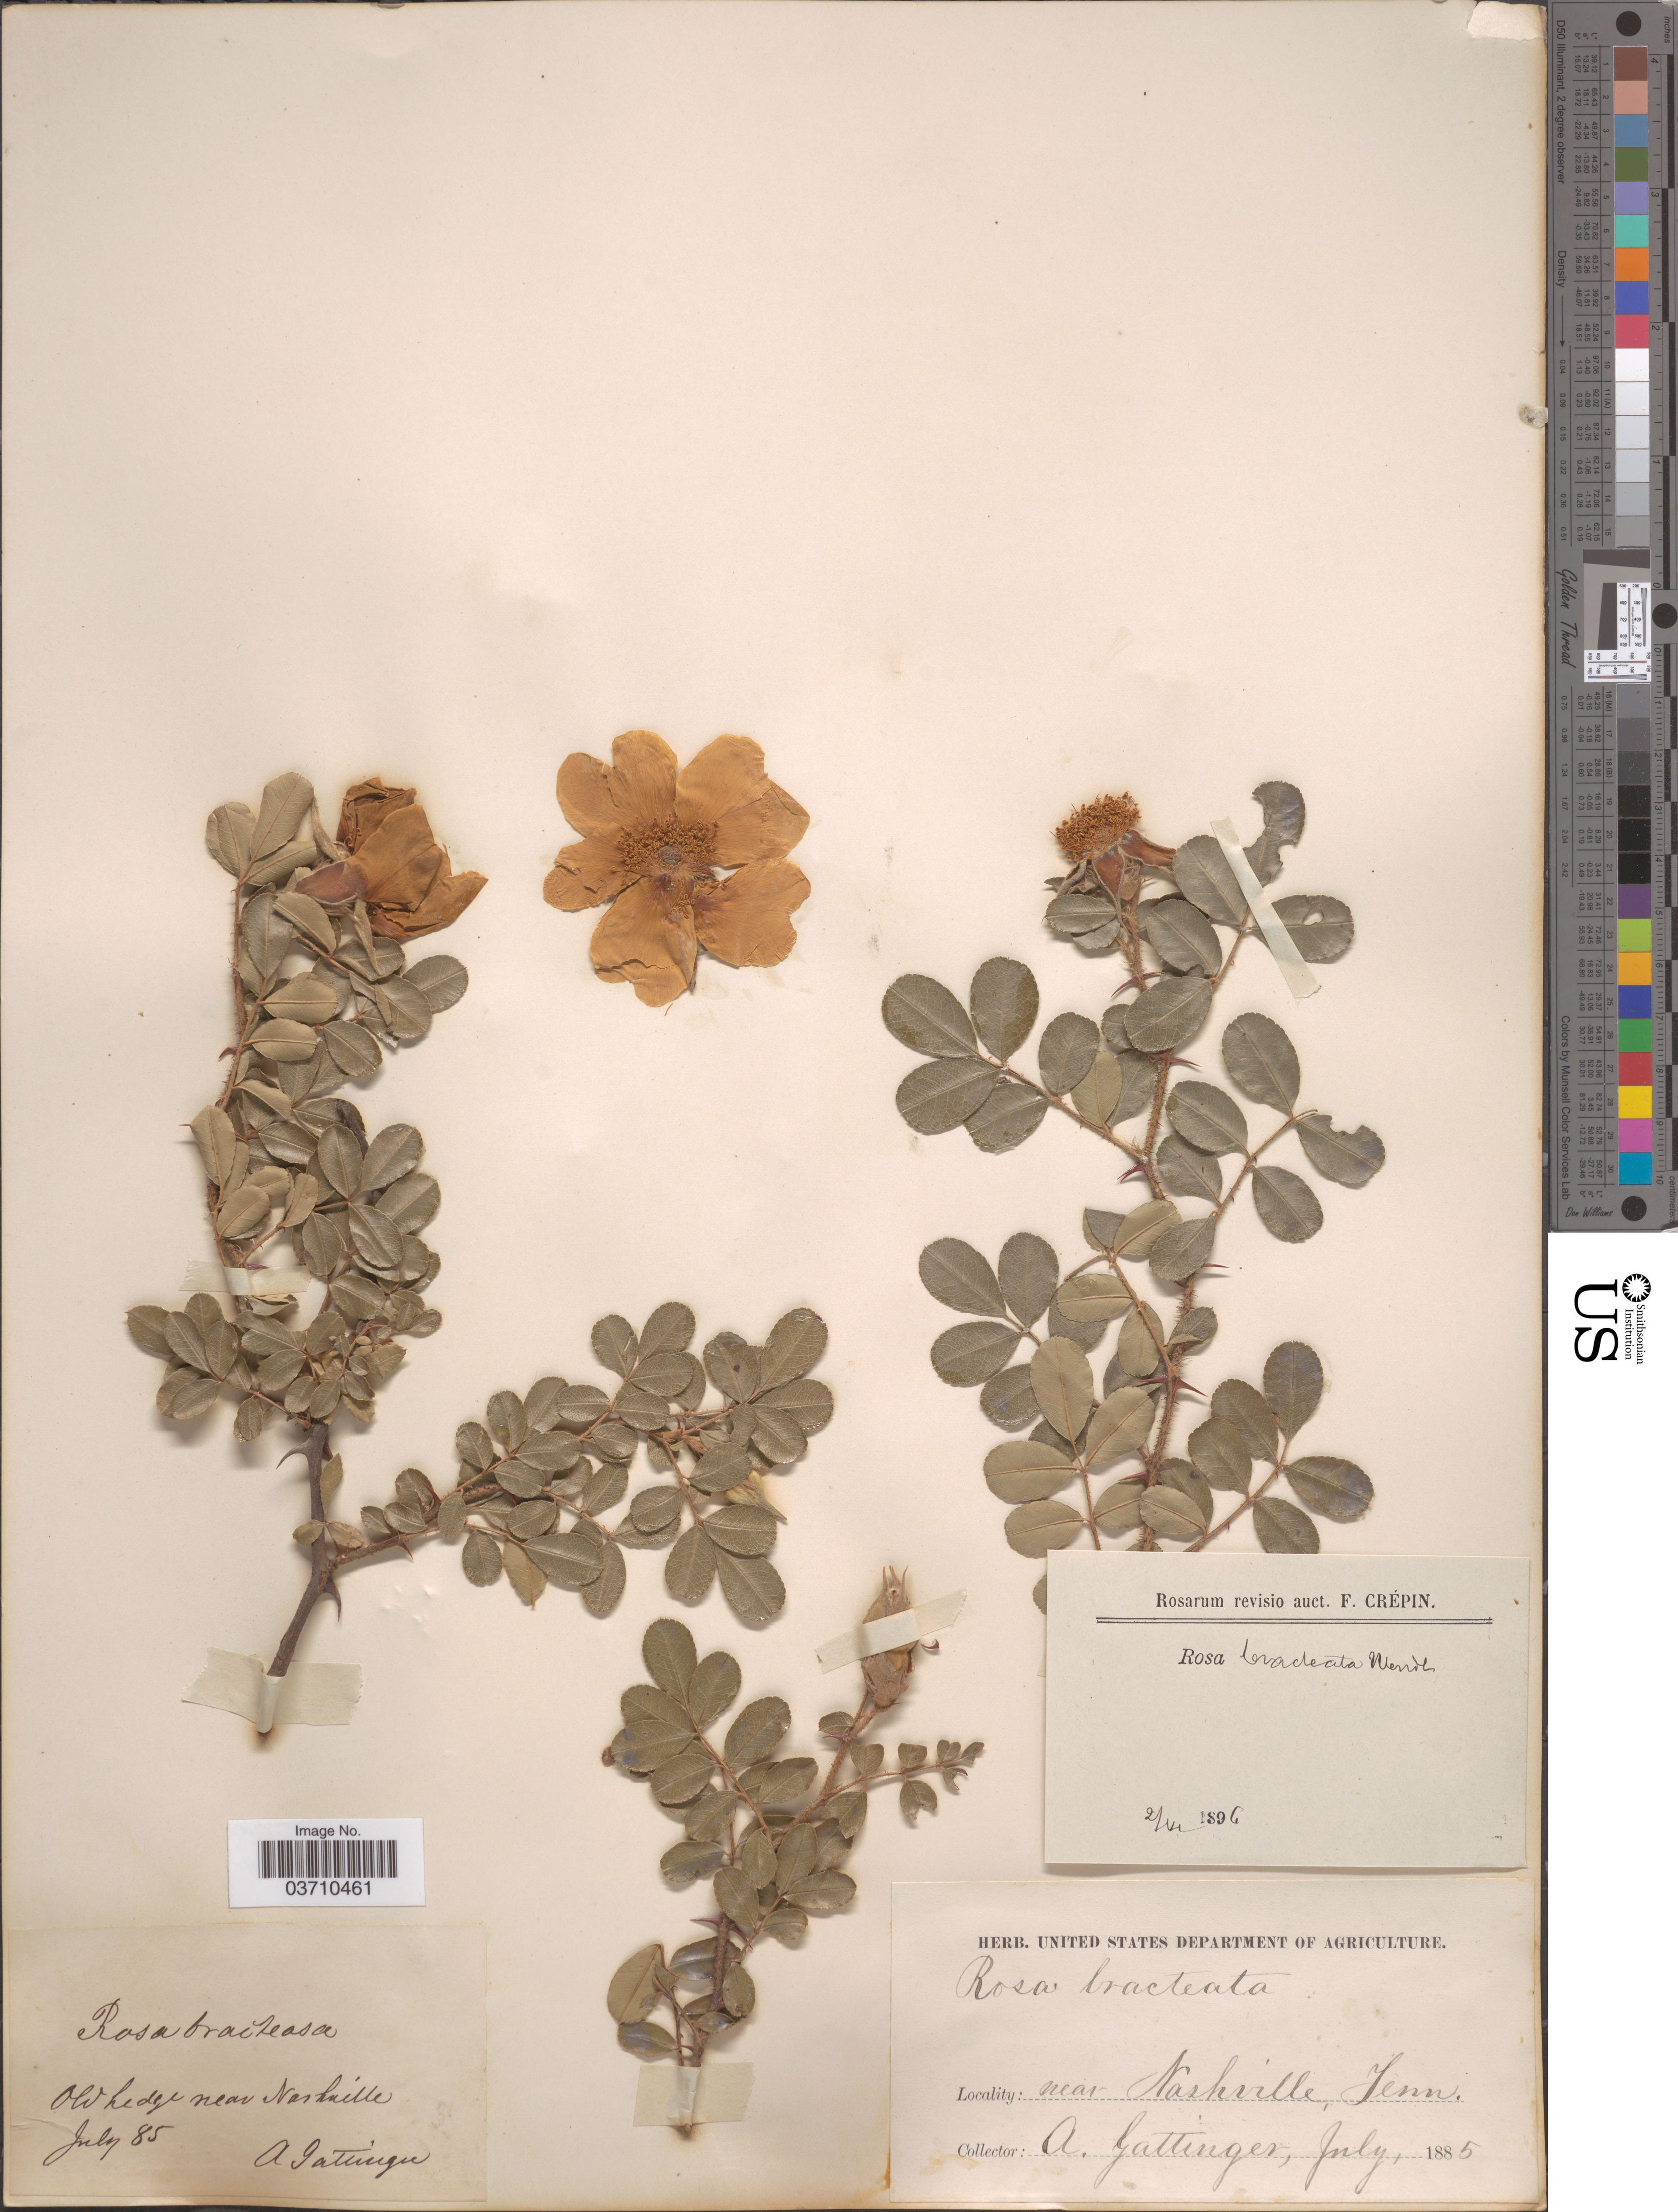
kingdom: Plantae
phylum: Tracheophyta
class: Magnoliopsida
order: Rosales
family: Rosaceae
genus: Rosa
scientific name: Rosa bracteata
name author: J.C. Wendl.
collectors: A. Gattinger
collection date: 1885-07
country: United States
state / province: Tennessee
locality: Old hedge near Nashville.